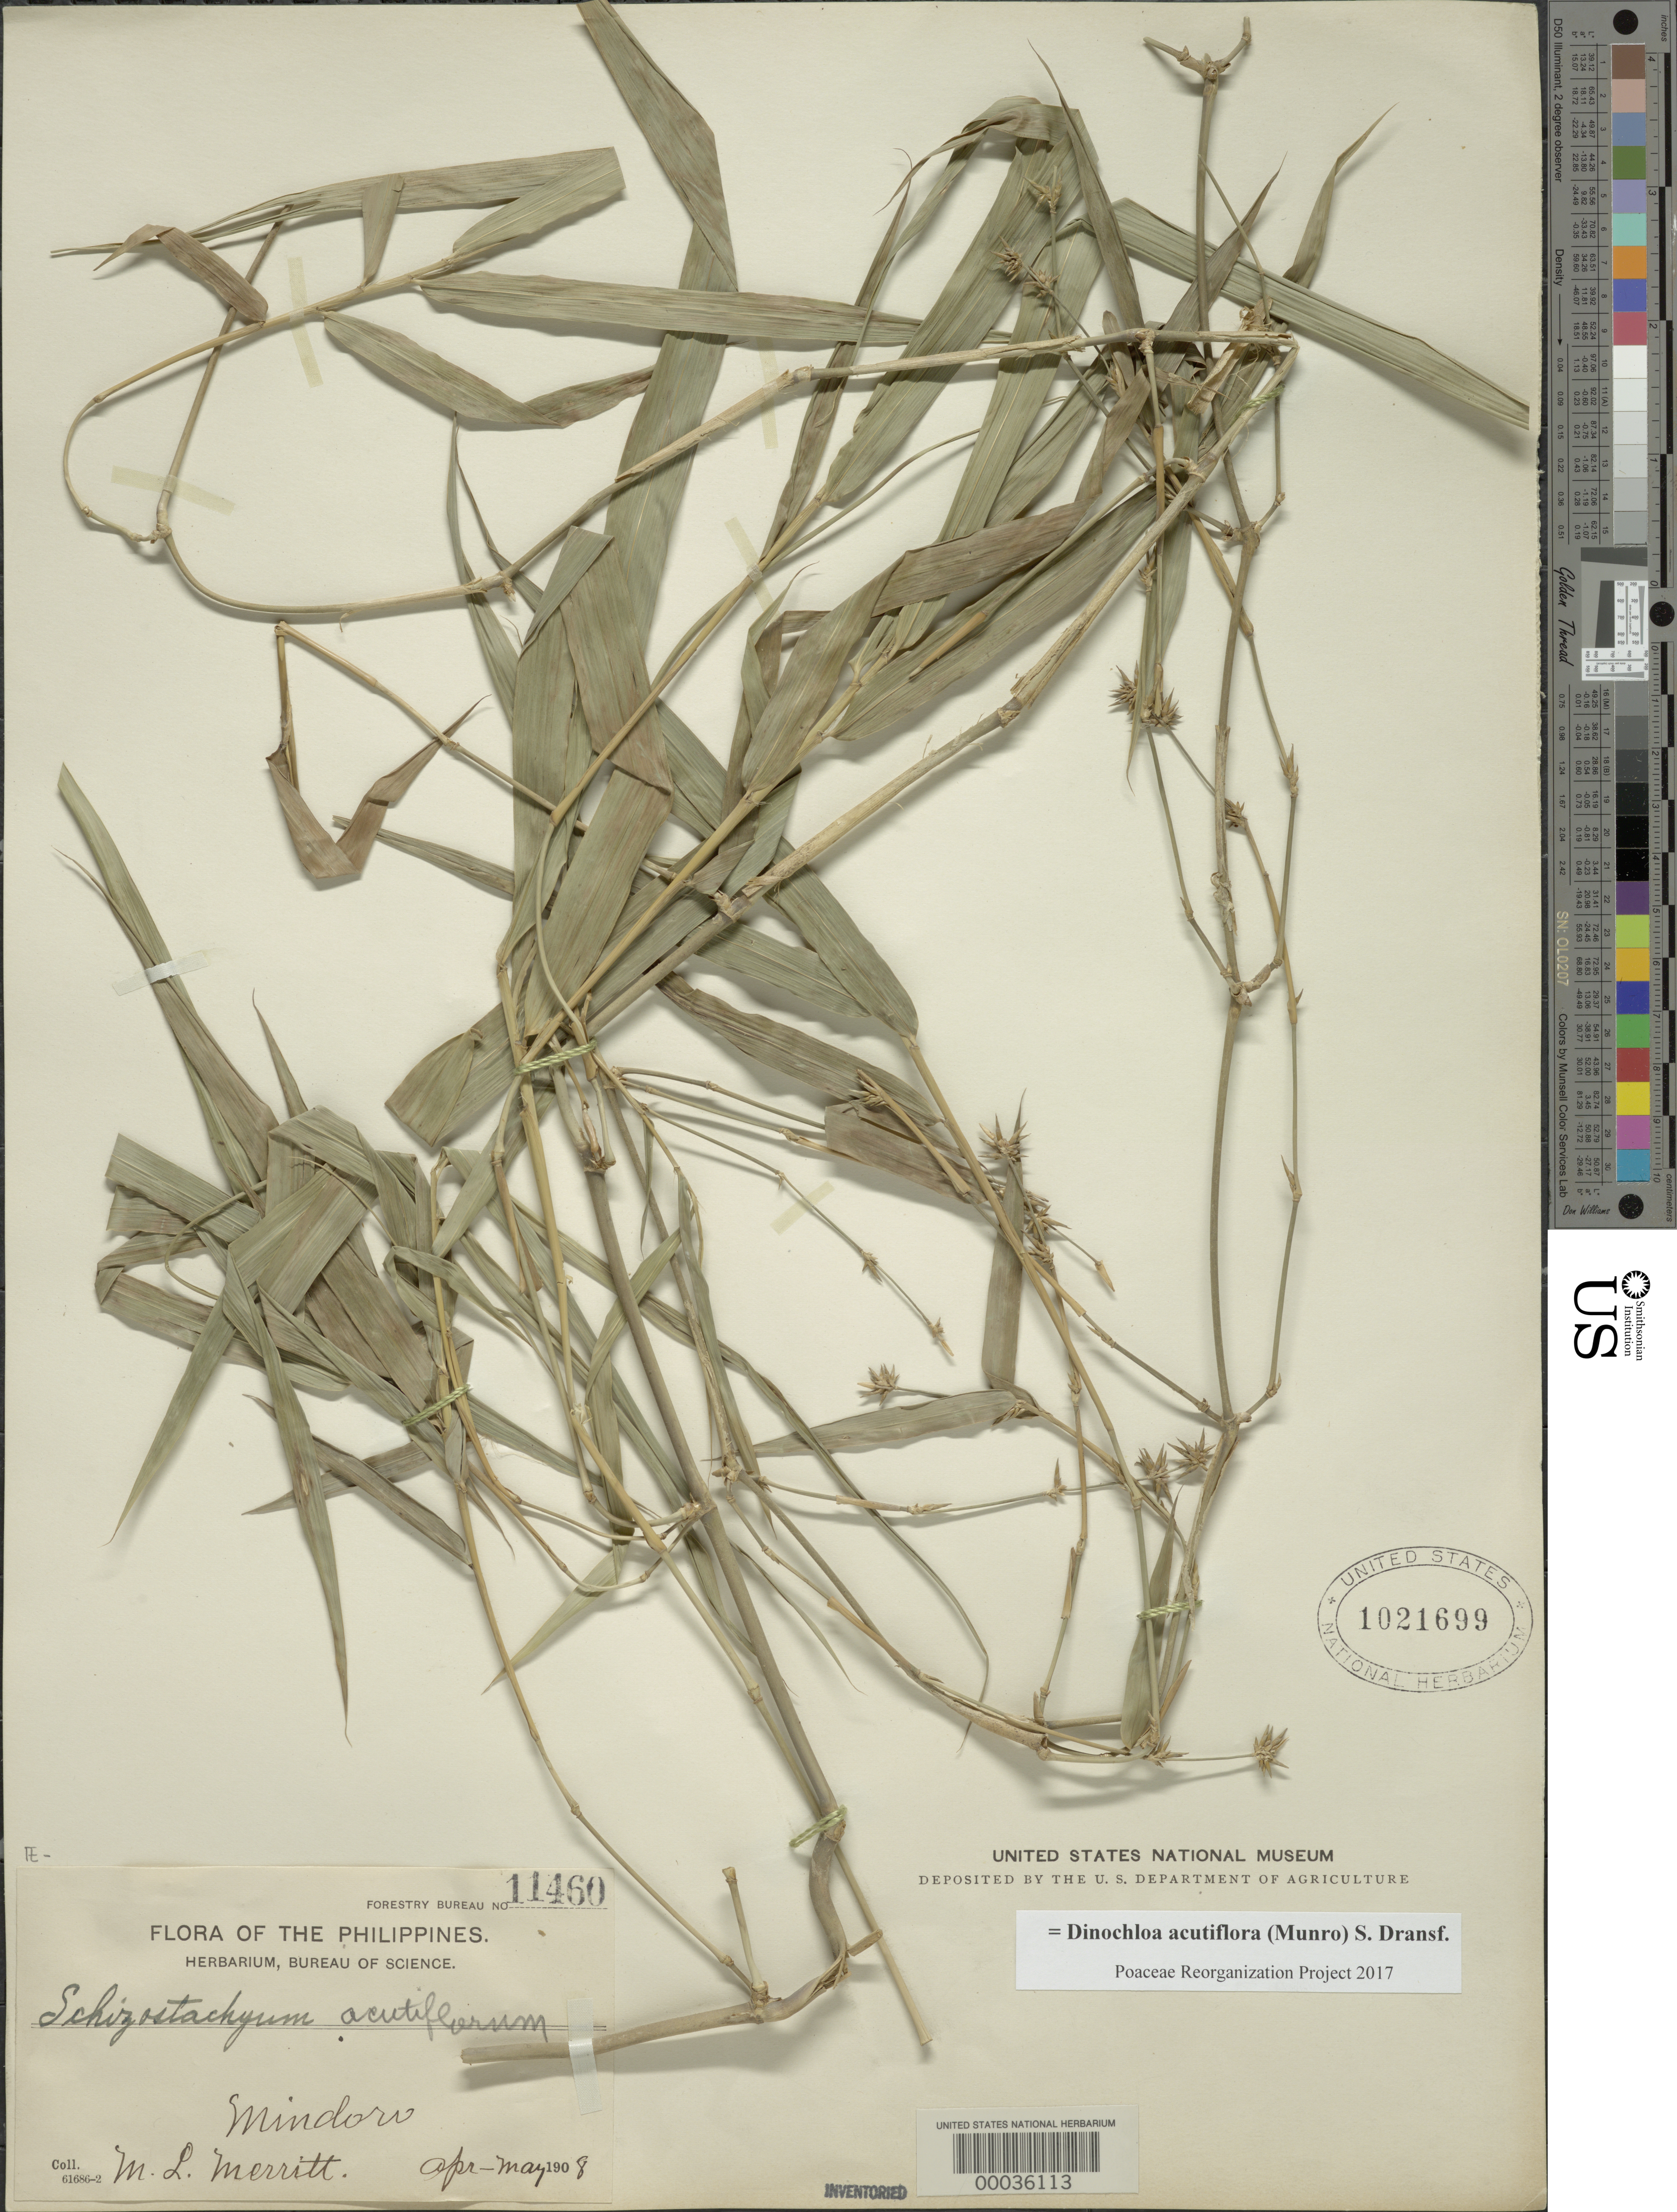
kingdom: Plantae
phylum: Tracheophyta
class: Liliopsida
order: Poales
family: Poaceae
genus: Dinochloa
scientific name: Dinochloa acutiflora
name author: (Munro) Soenarko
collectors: M. L. Merritt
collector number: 11460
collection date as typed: Apr 1908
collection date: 1908-04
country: Philippines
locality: Mindore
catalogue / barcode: US 1021699